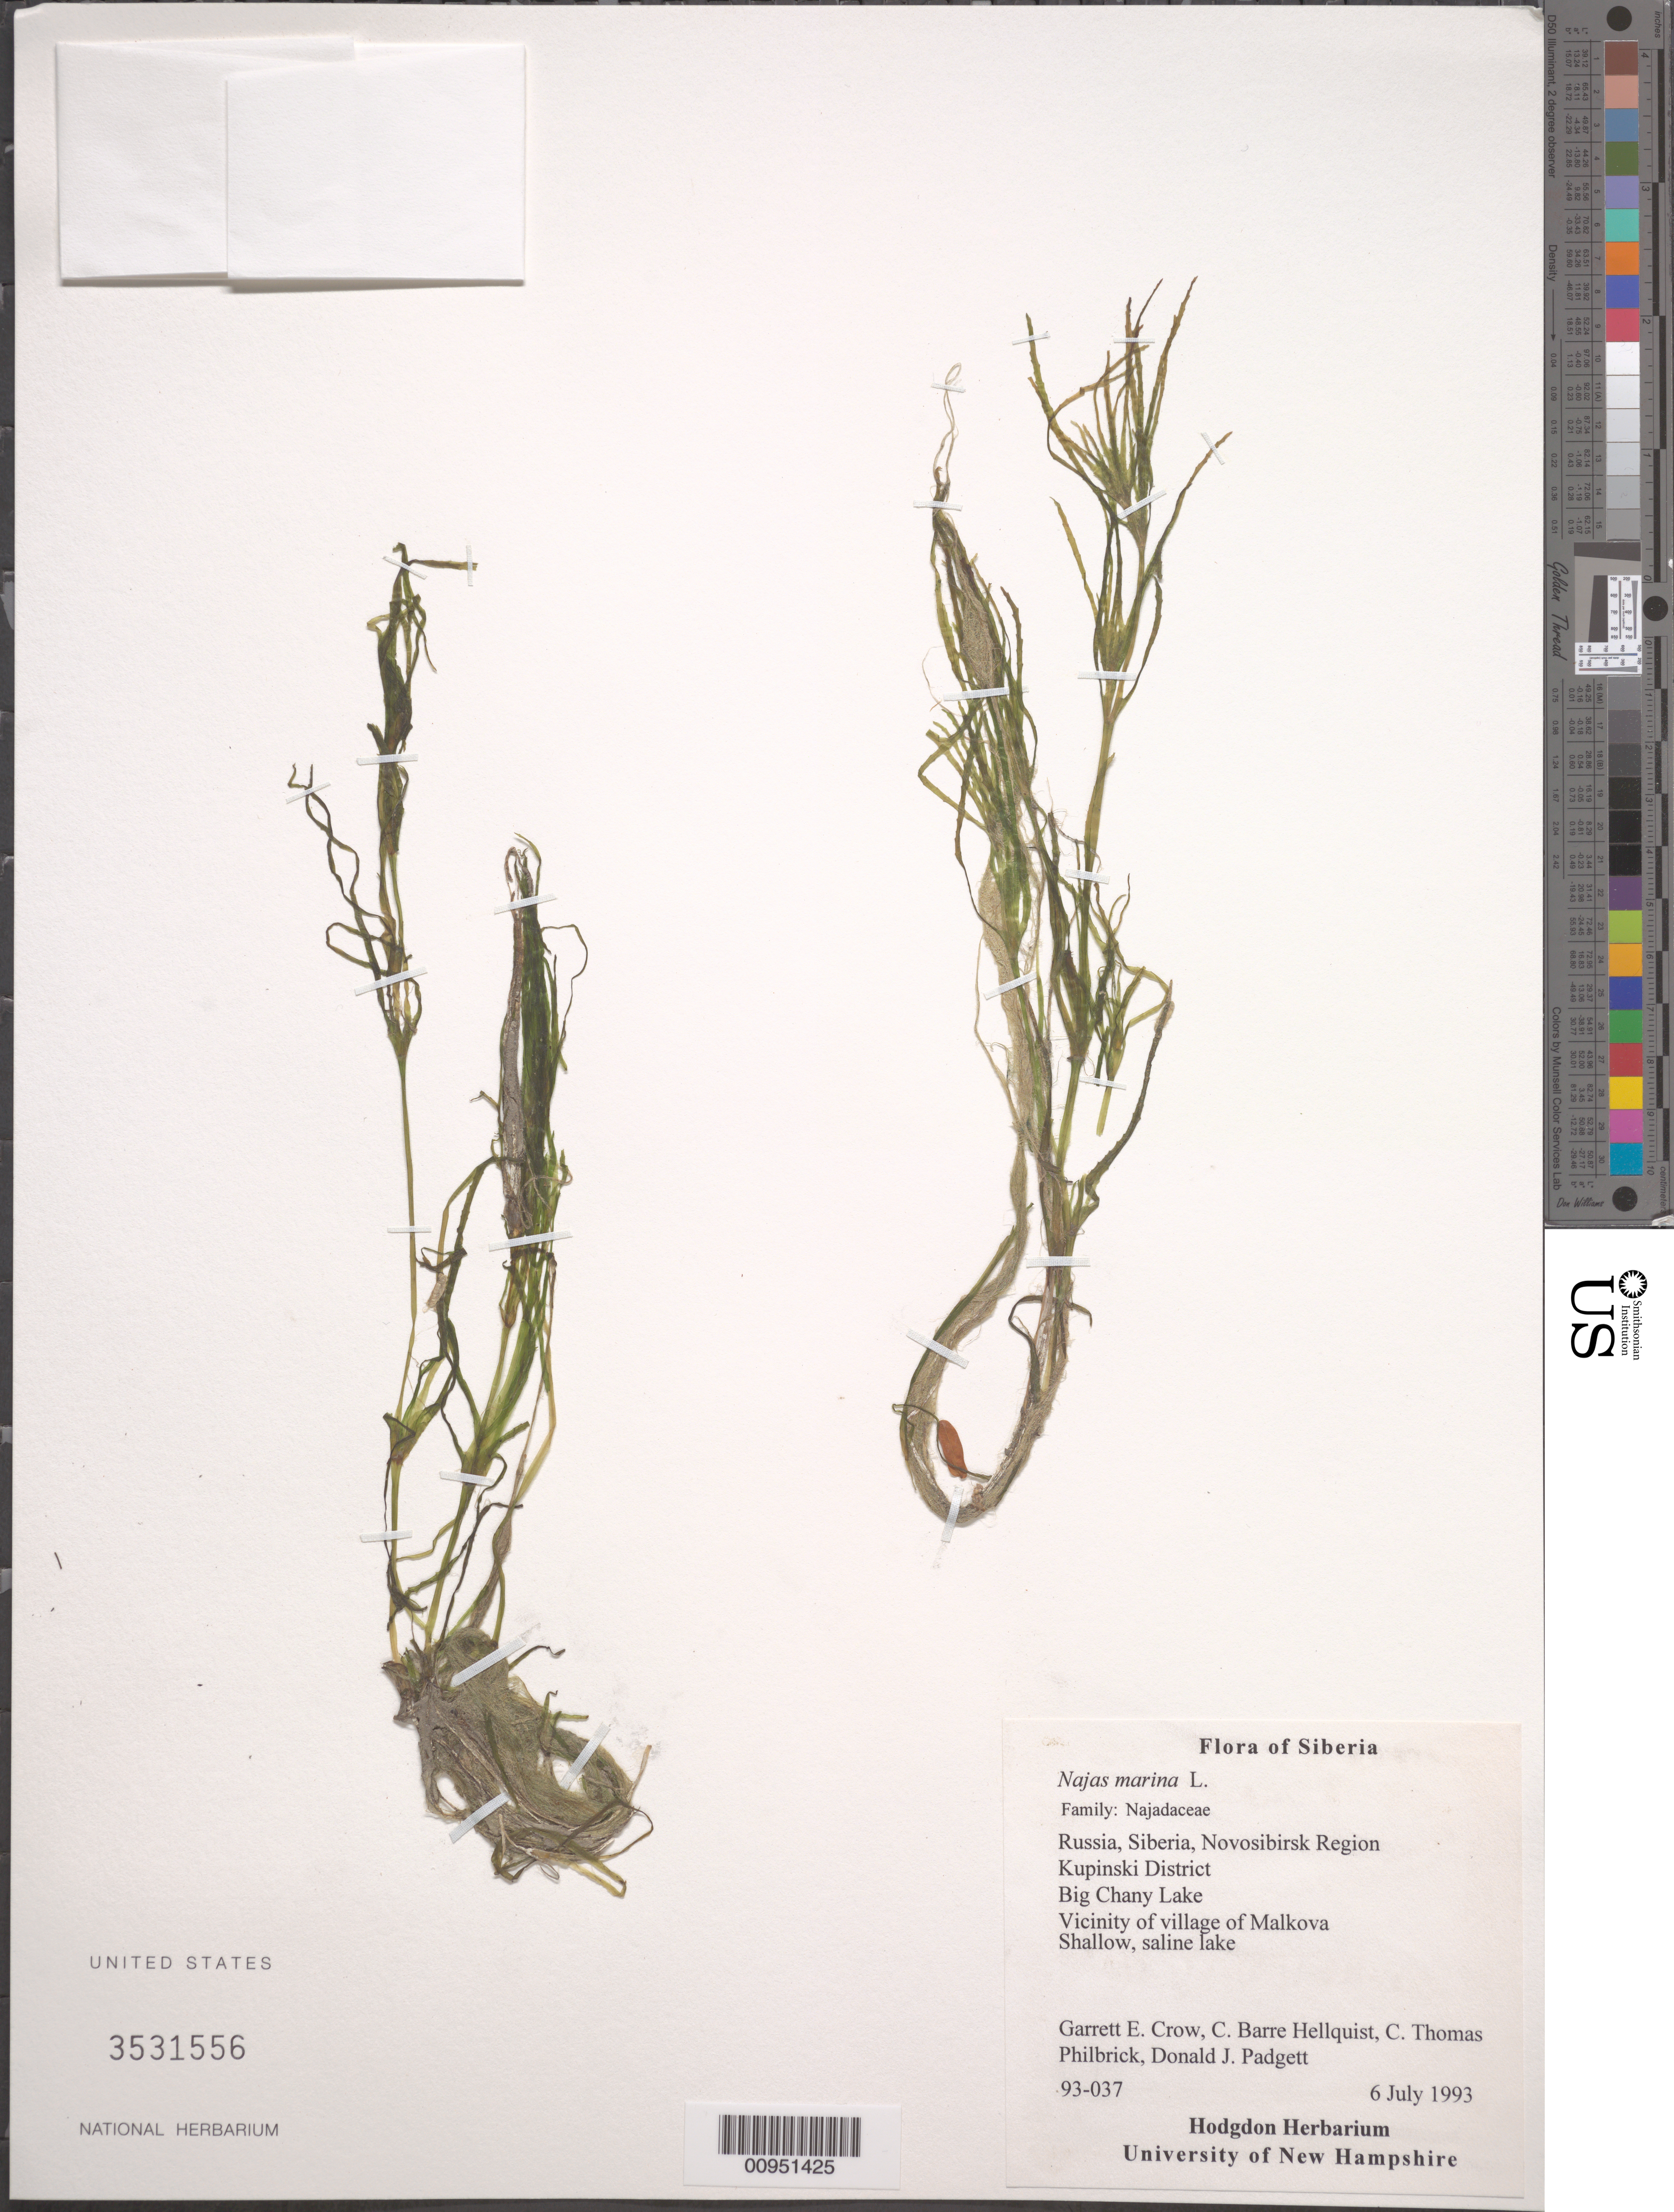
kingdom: Plantae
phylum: Tracheophyta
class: Liliopsida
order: Alismatales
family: Hydrocharitaceae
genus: Najas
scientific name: Najas marina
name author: L.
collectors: G. E. Crow, C. Hellquist, C. Philbrick & D. Padgett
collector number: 93-037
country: Russian Federation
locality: Novosibirsk Region, Kupinski Dist., Big Chany Lake, village of Malkova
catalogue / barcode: US 3531556